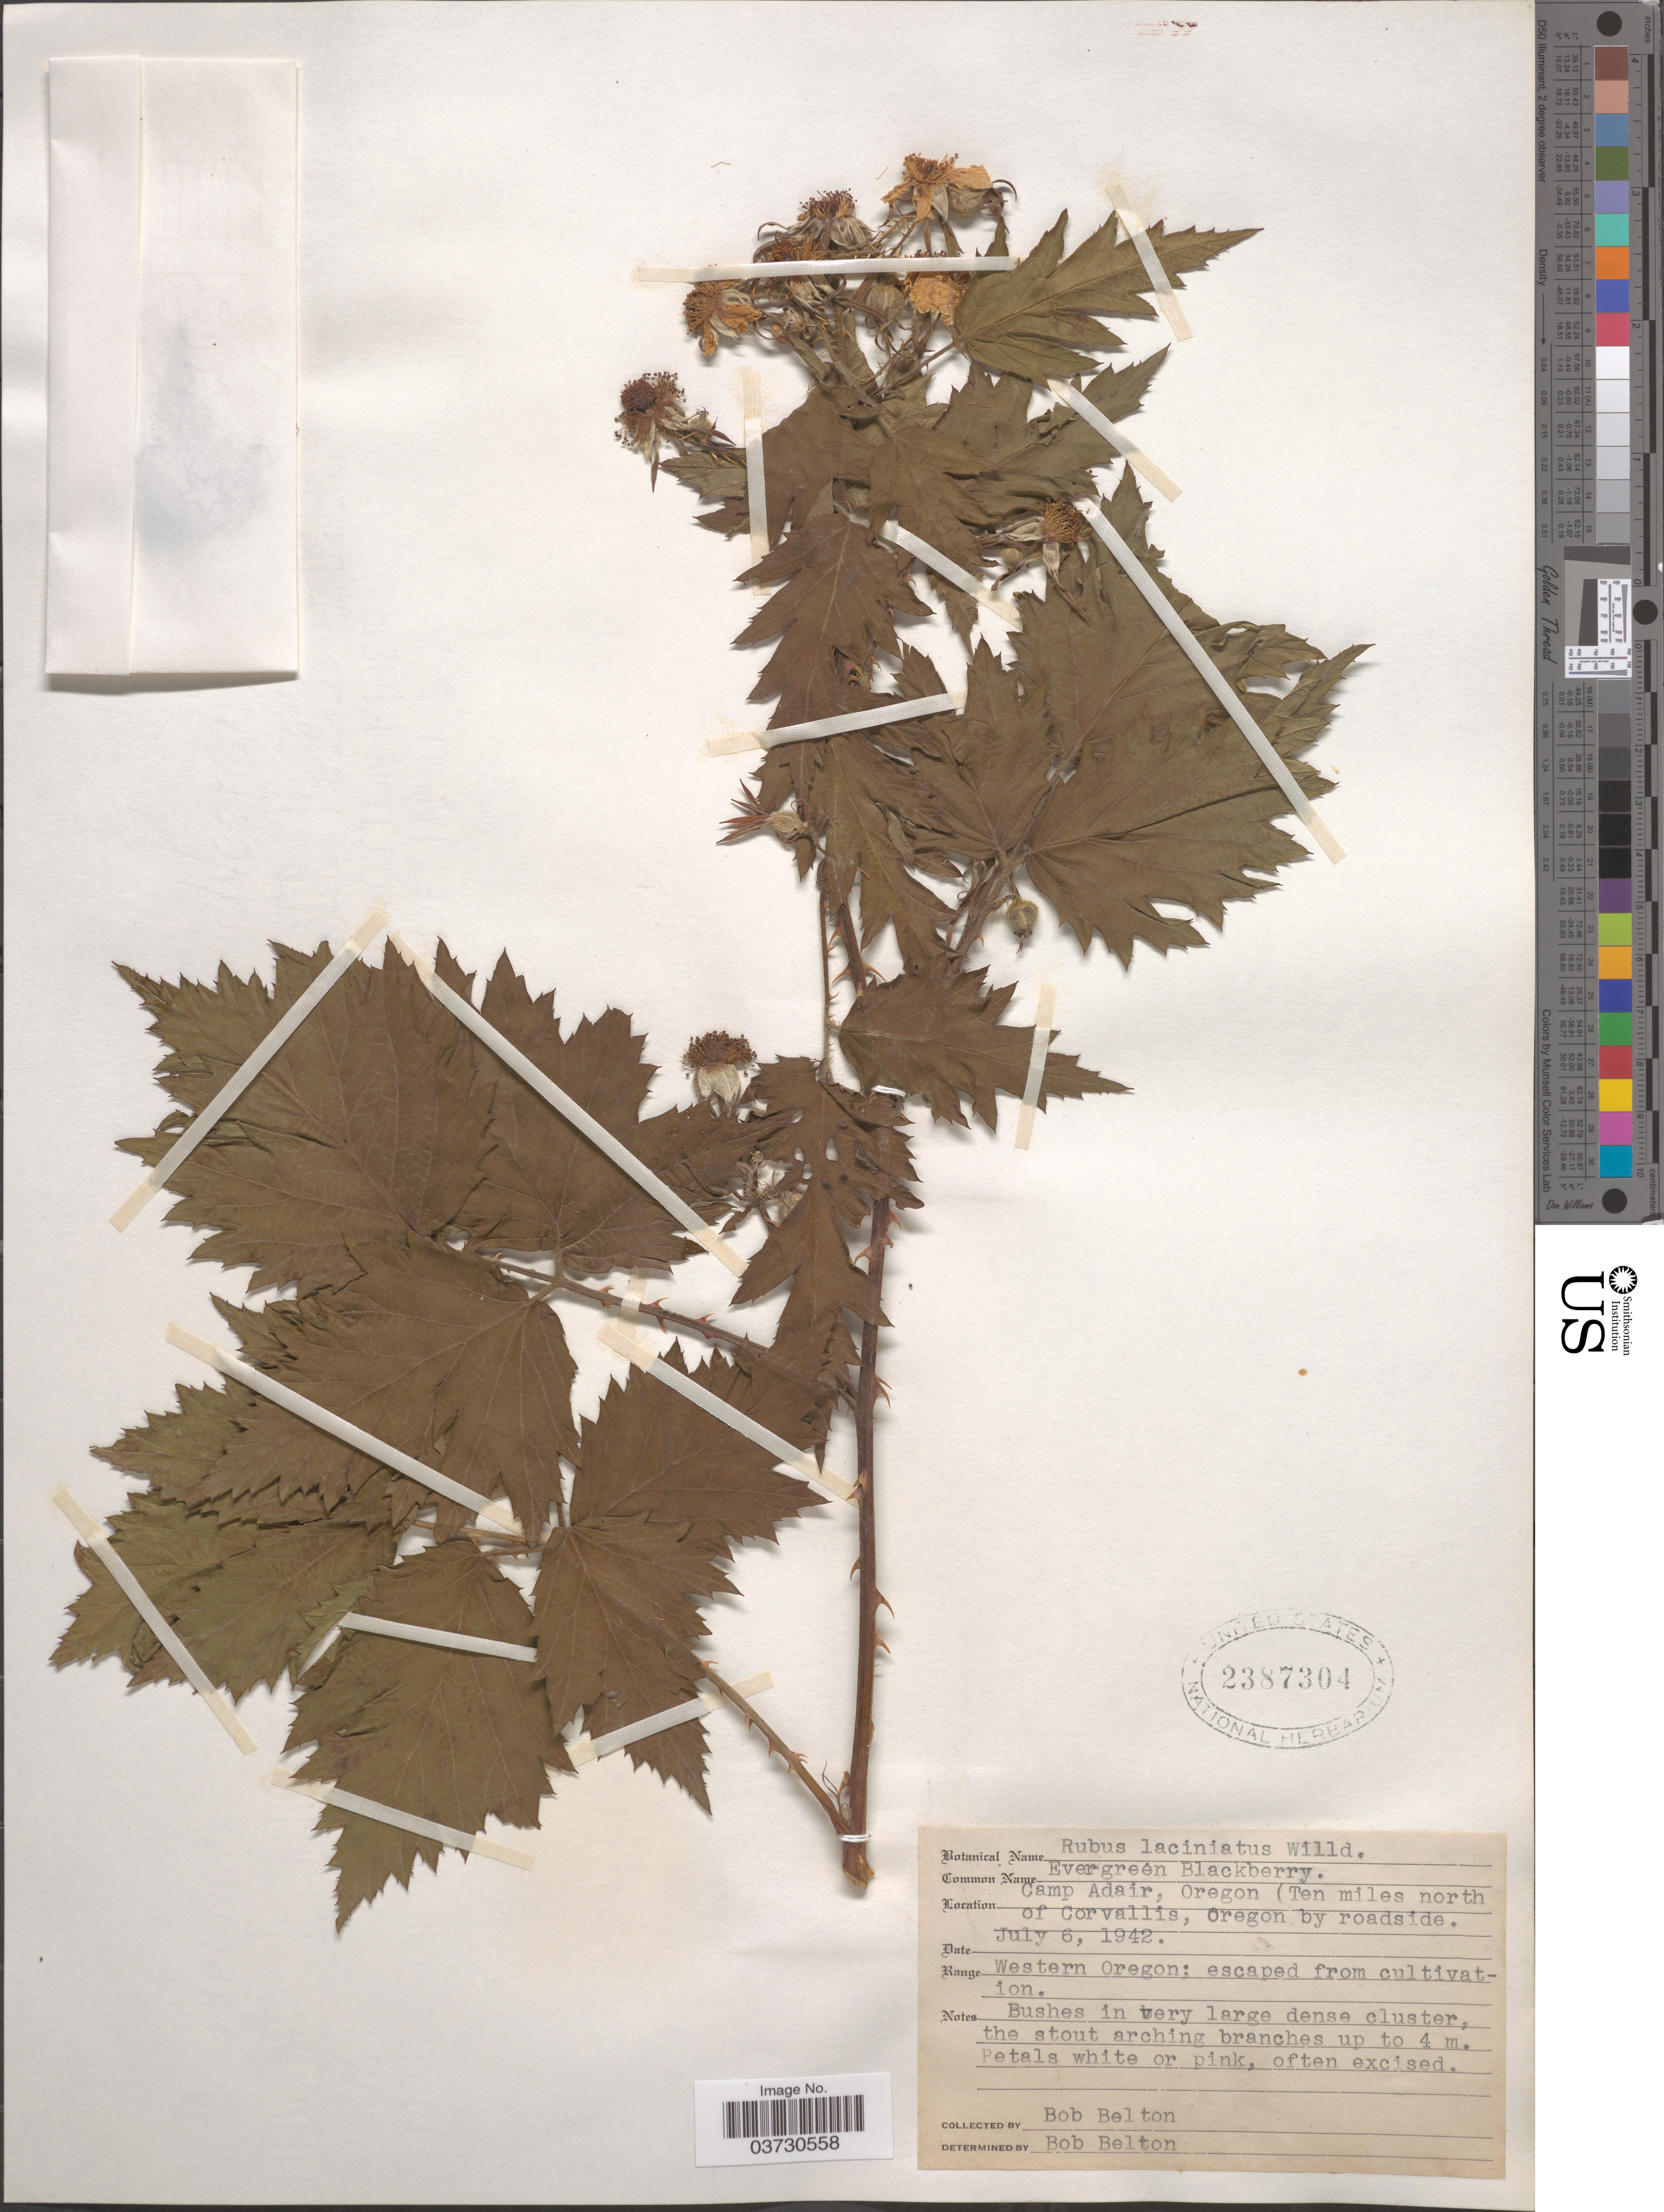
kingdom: Plantae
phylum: Tracheophyta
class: Magnoliopsida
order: Rosales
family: Rosaceae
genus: Rubus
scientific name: Rubus laciniatus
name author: Willd.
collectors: B. Belton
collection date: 1942-07-06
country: United States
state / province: Oregon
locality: Camp Adair, Oregon (Ten miles north of Corvallis, Oregon by roadside. Range [unsure placement] Western Oregon.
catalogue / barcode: US 2387304